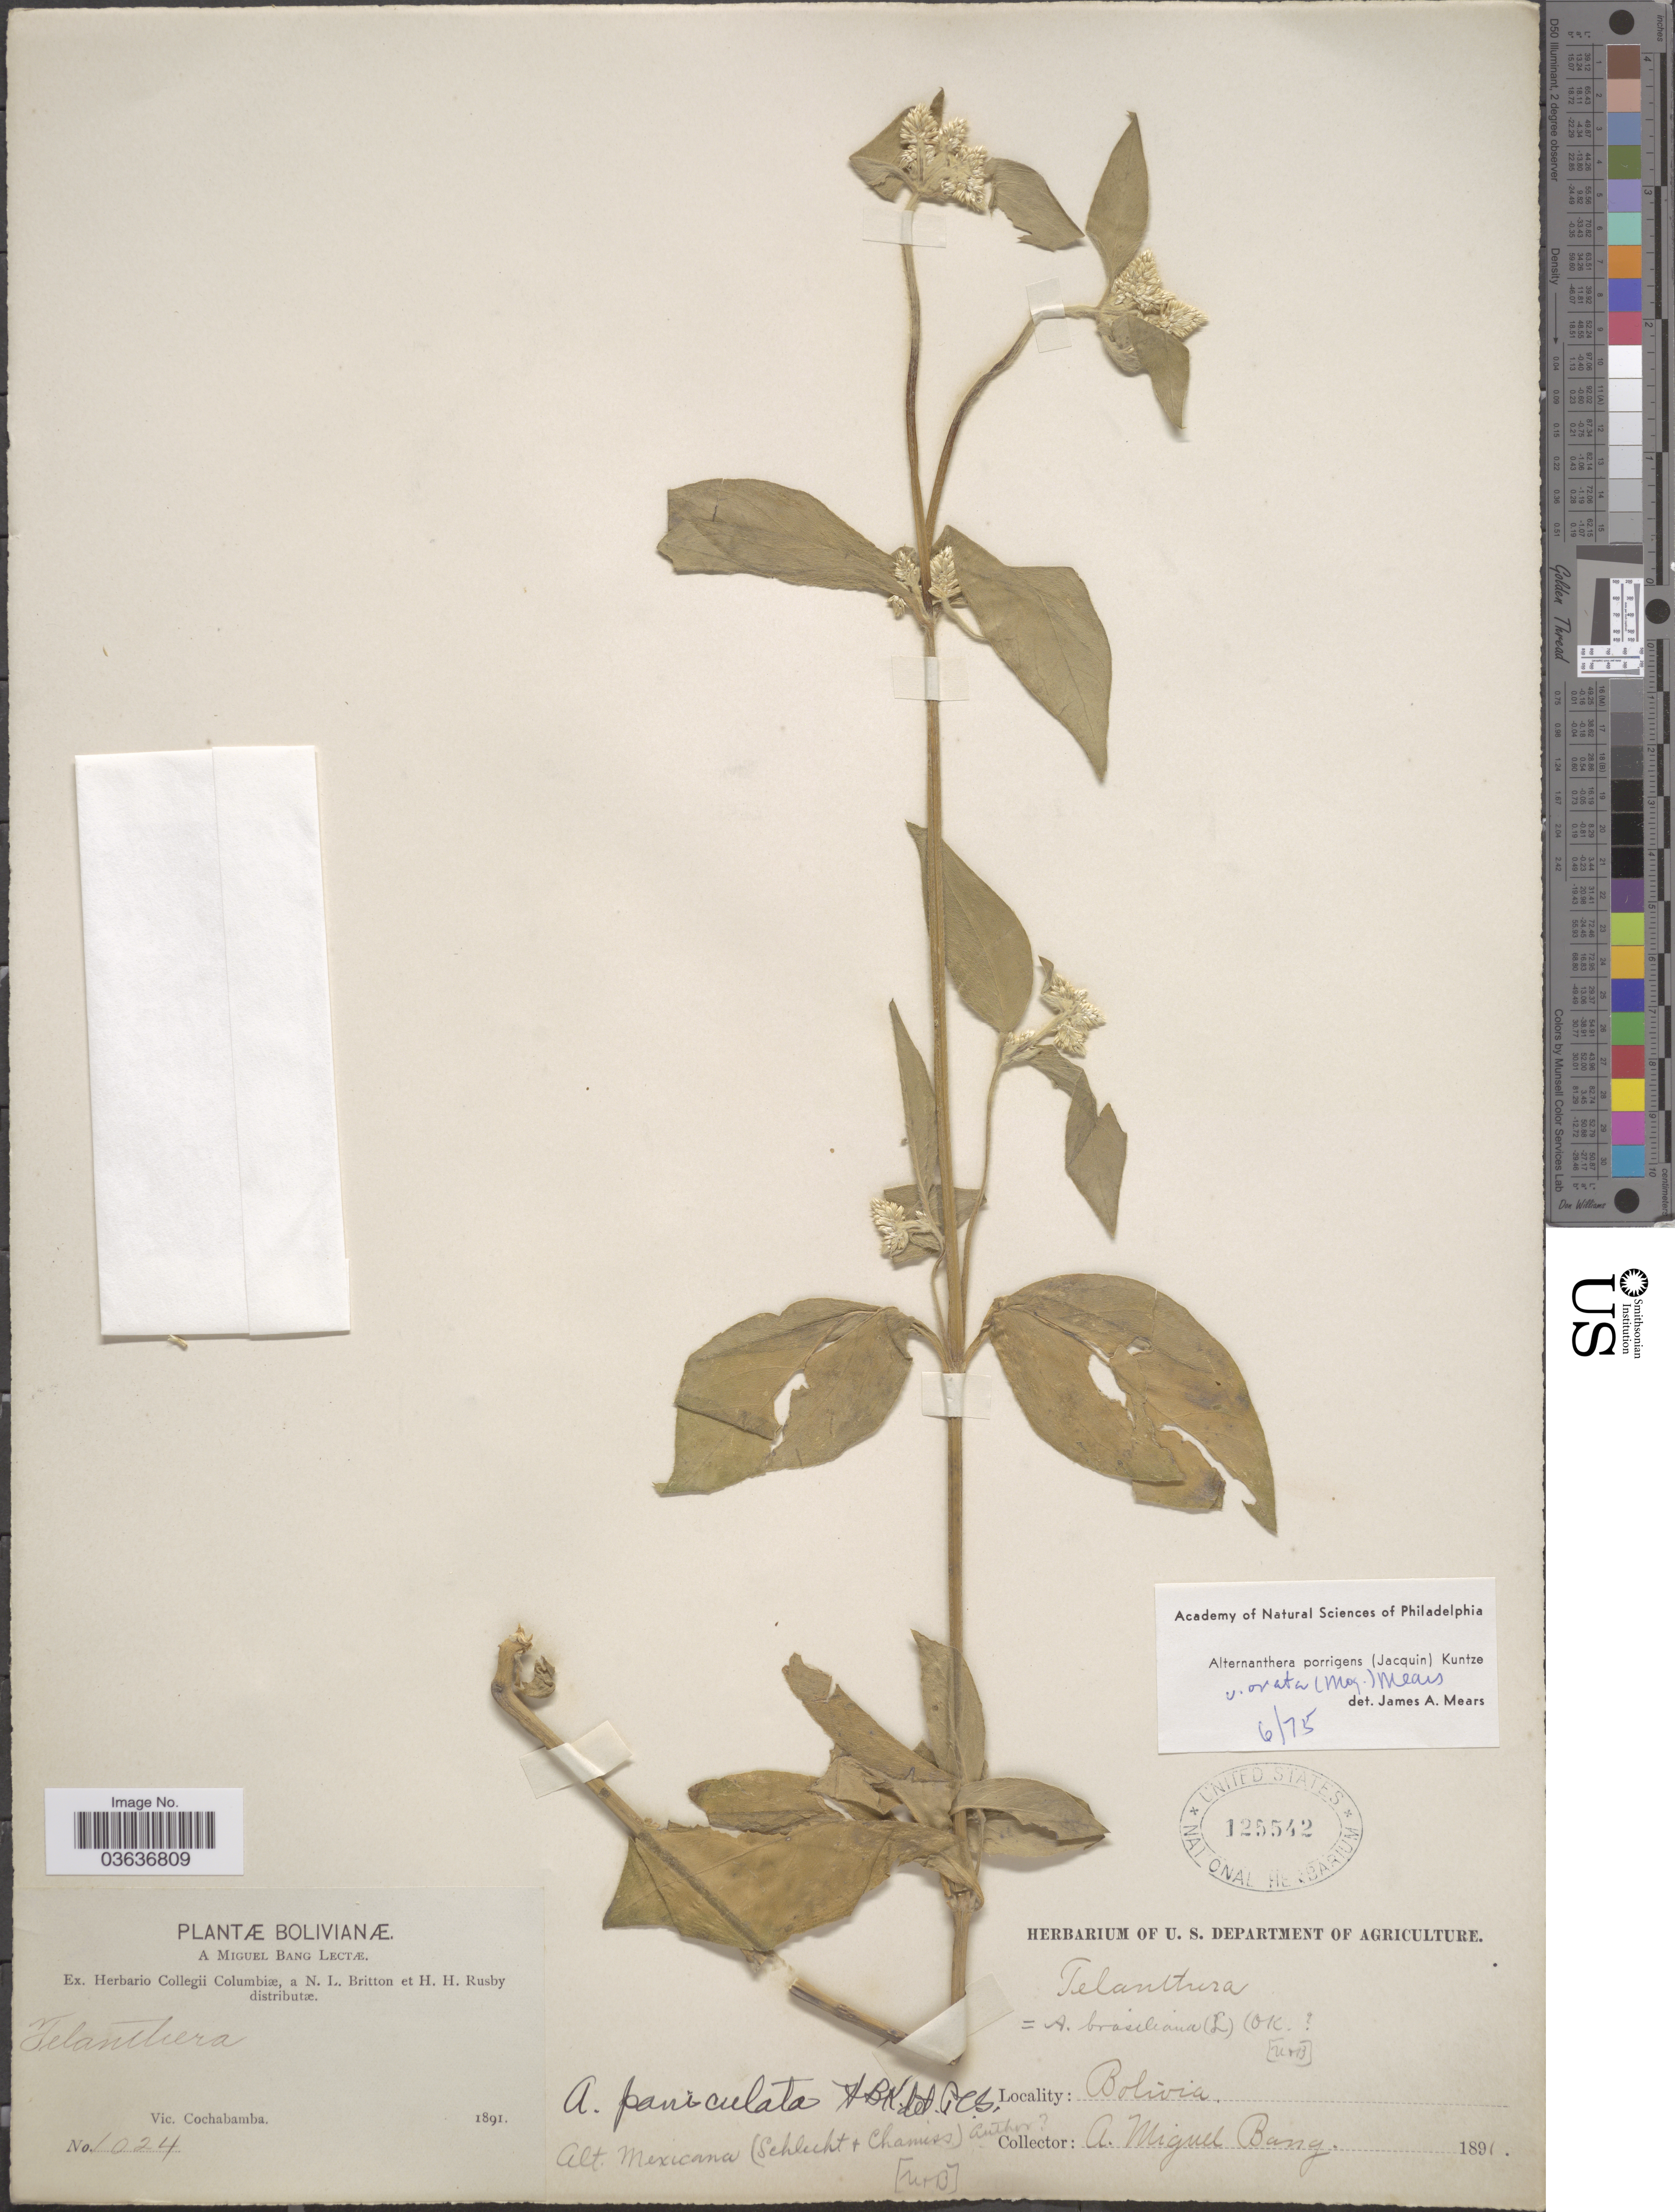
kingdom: Plantae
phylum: Tracheophyta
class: Magnoliopsida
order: Caryophyllales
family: Amaranthaceae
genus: Alternanthera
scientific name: Alternanthera porrigens var. ovata Mears var. nov. ined.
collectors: M. Bang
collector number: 1024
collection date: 1892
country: Bolivia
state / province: Cochabamba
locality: Vic. Cochabamba.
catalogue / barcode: US 125542